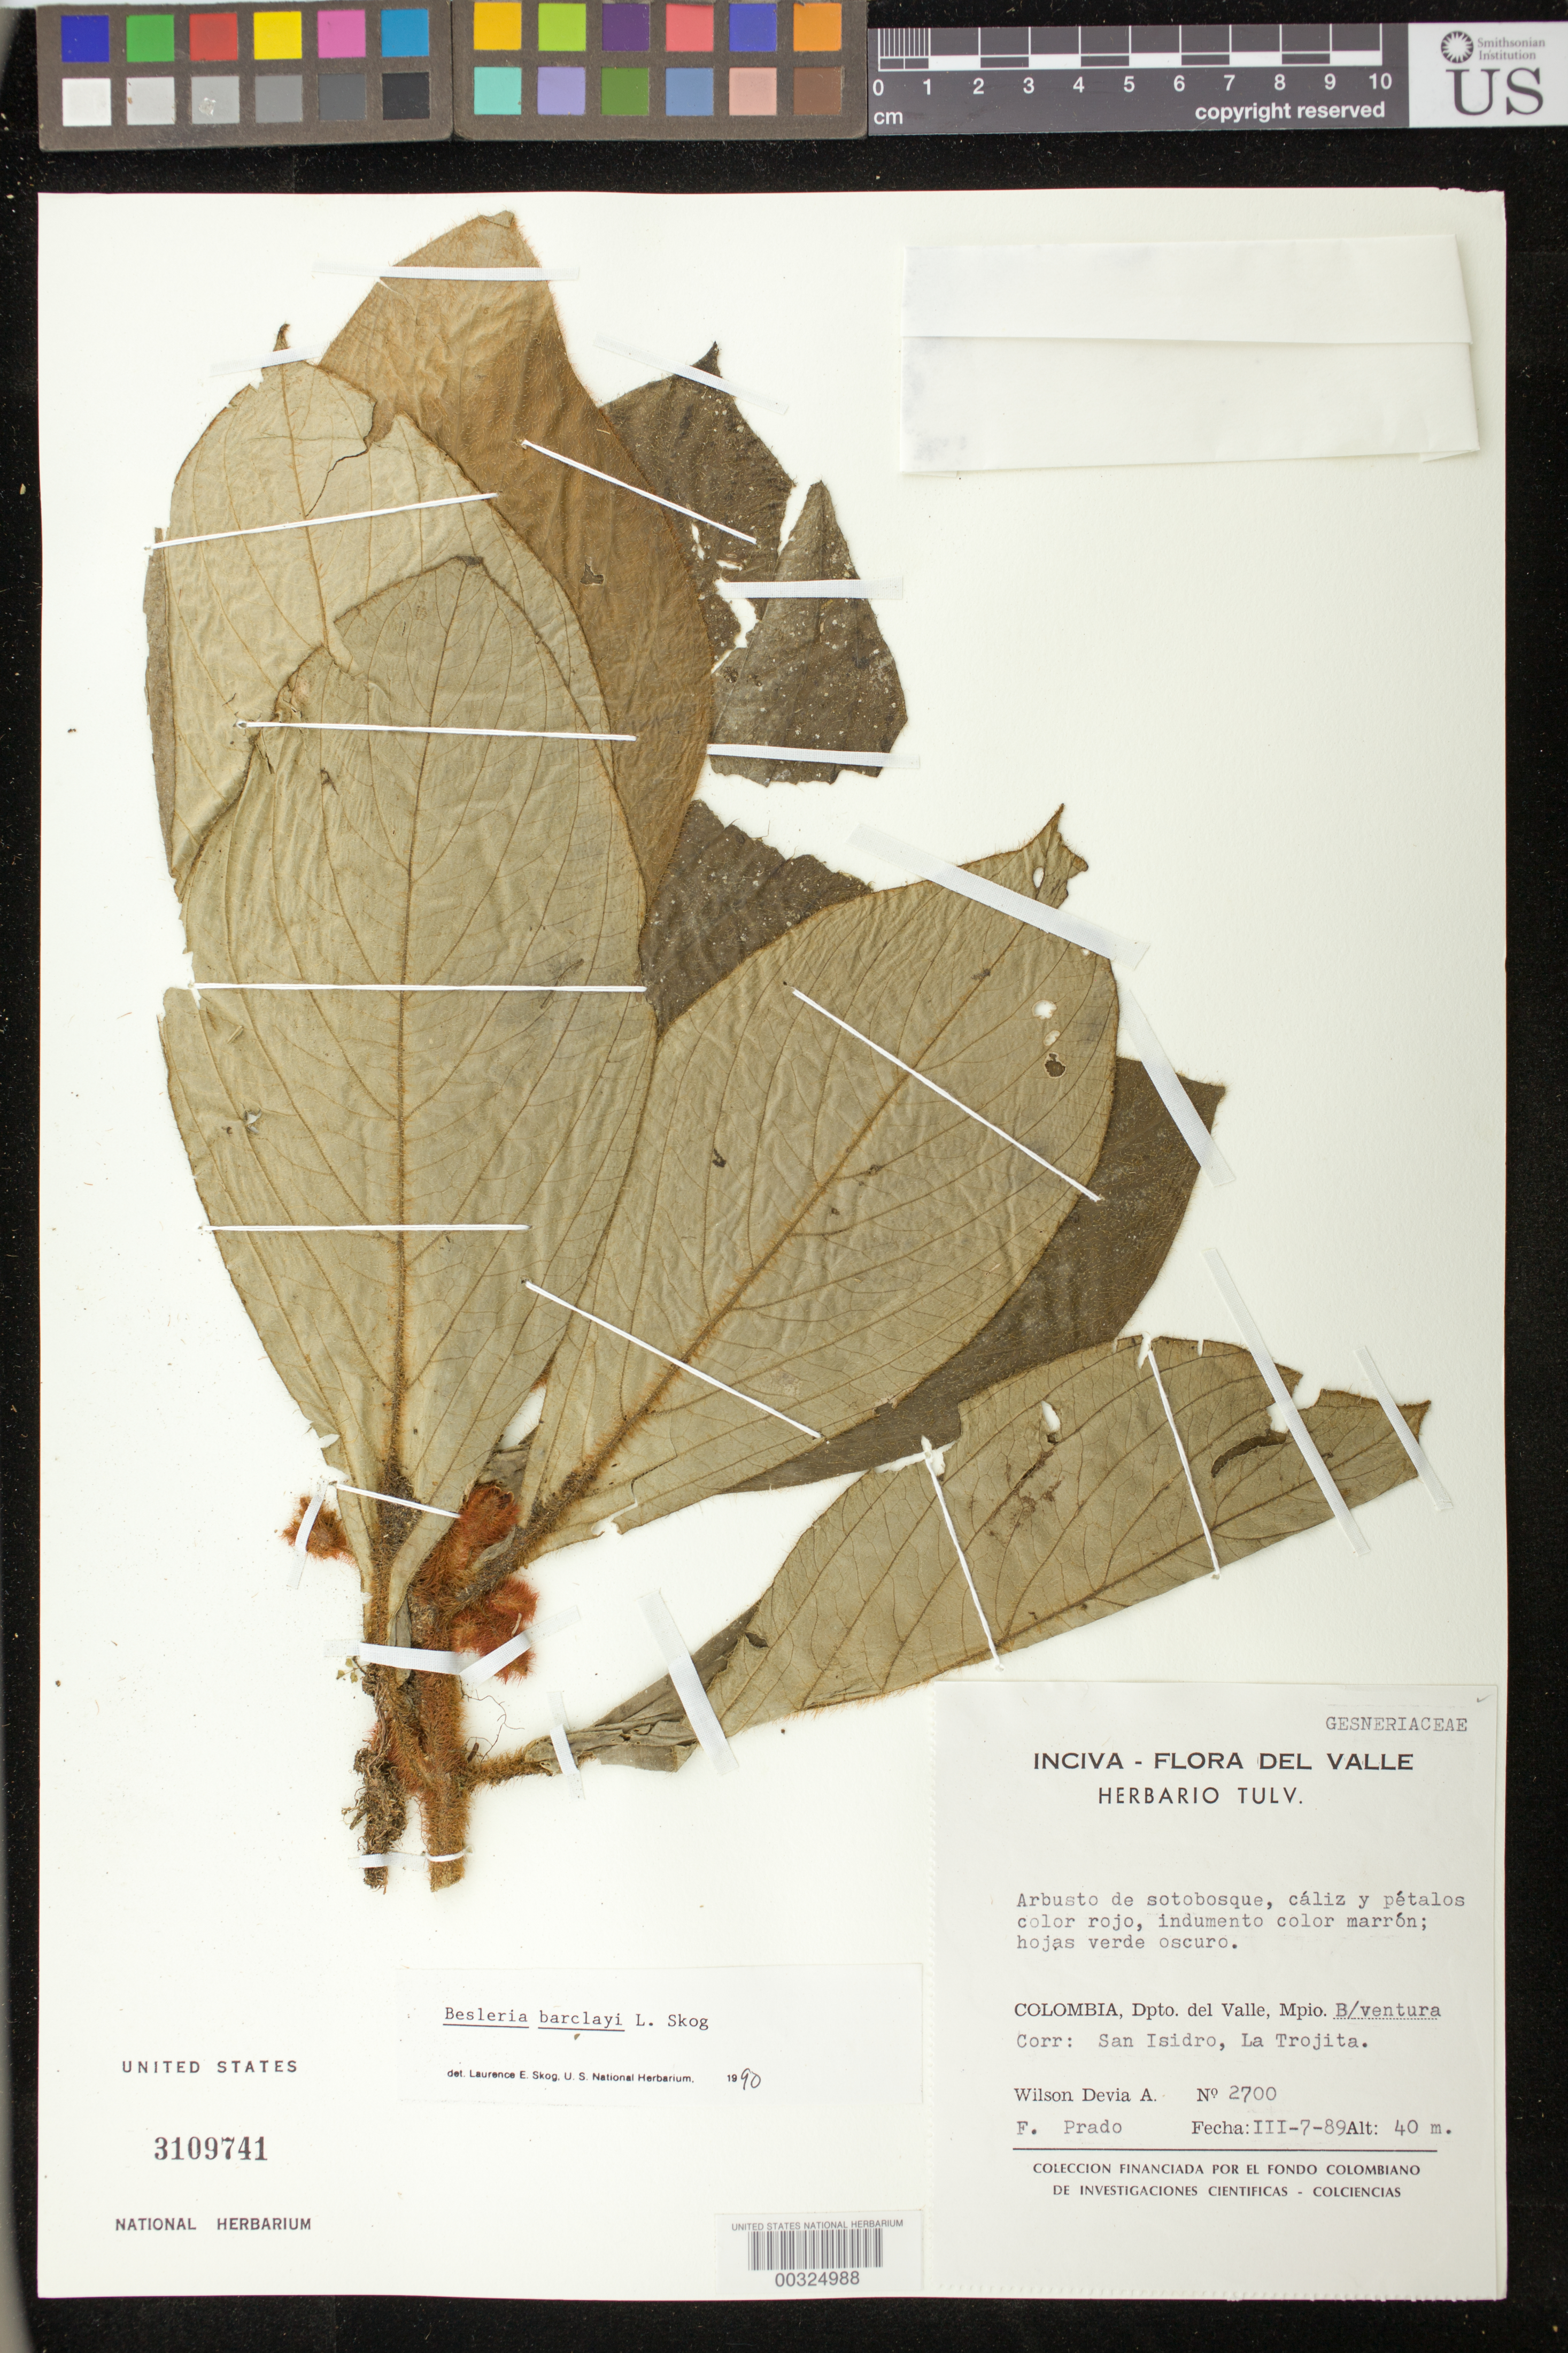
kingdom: Plantae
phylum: Tracheophyta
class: Magnoliopsida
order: Lamiales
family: Gesneriaceae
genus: Besleria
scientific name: Besleria barclayi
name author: L.E. Skog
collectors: W. Devia A. & F. Prado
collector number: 2700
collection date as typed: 07 Mar 1989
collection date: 1989-03-07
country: Colombia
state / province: Valle del Cauca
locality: Mun. of B/ventura, corr: San Isidro, La Trojita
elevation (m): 40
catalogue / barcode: US 3109741